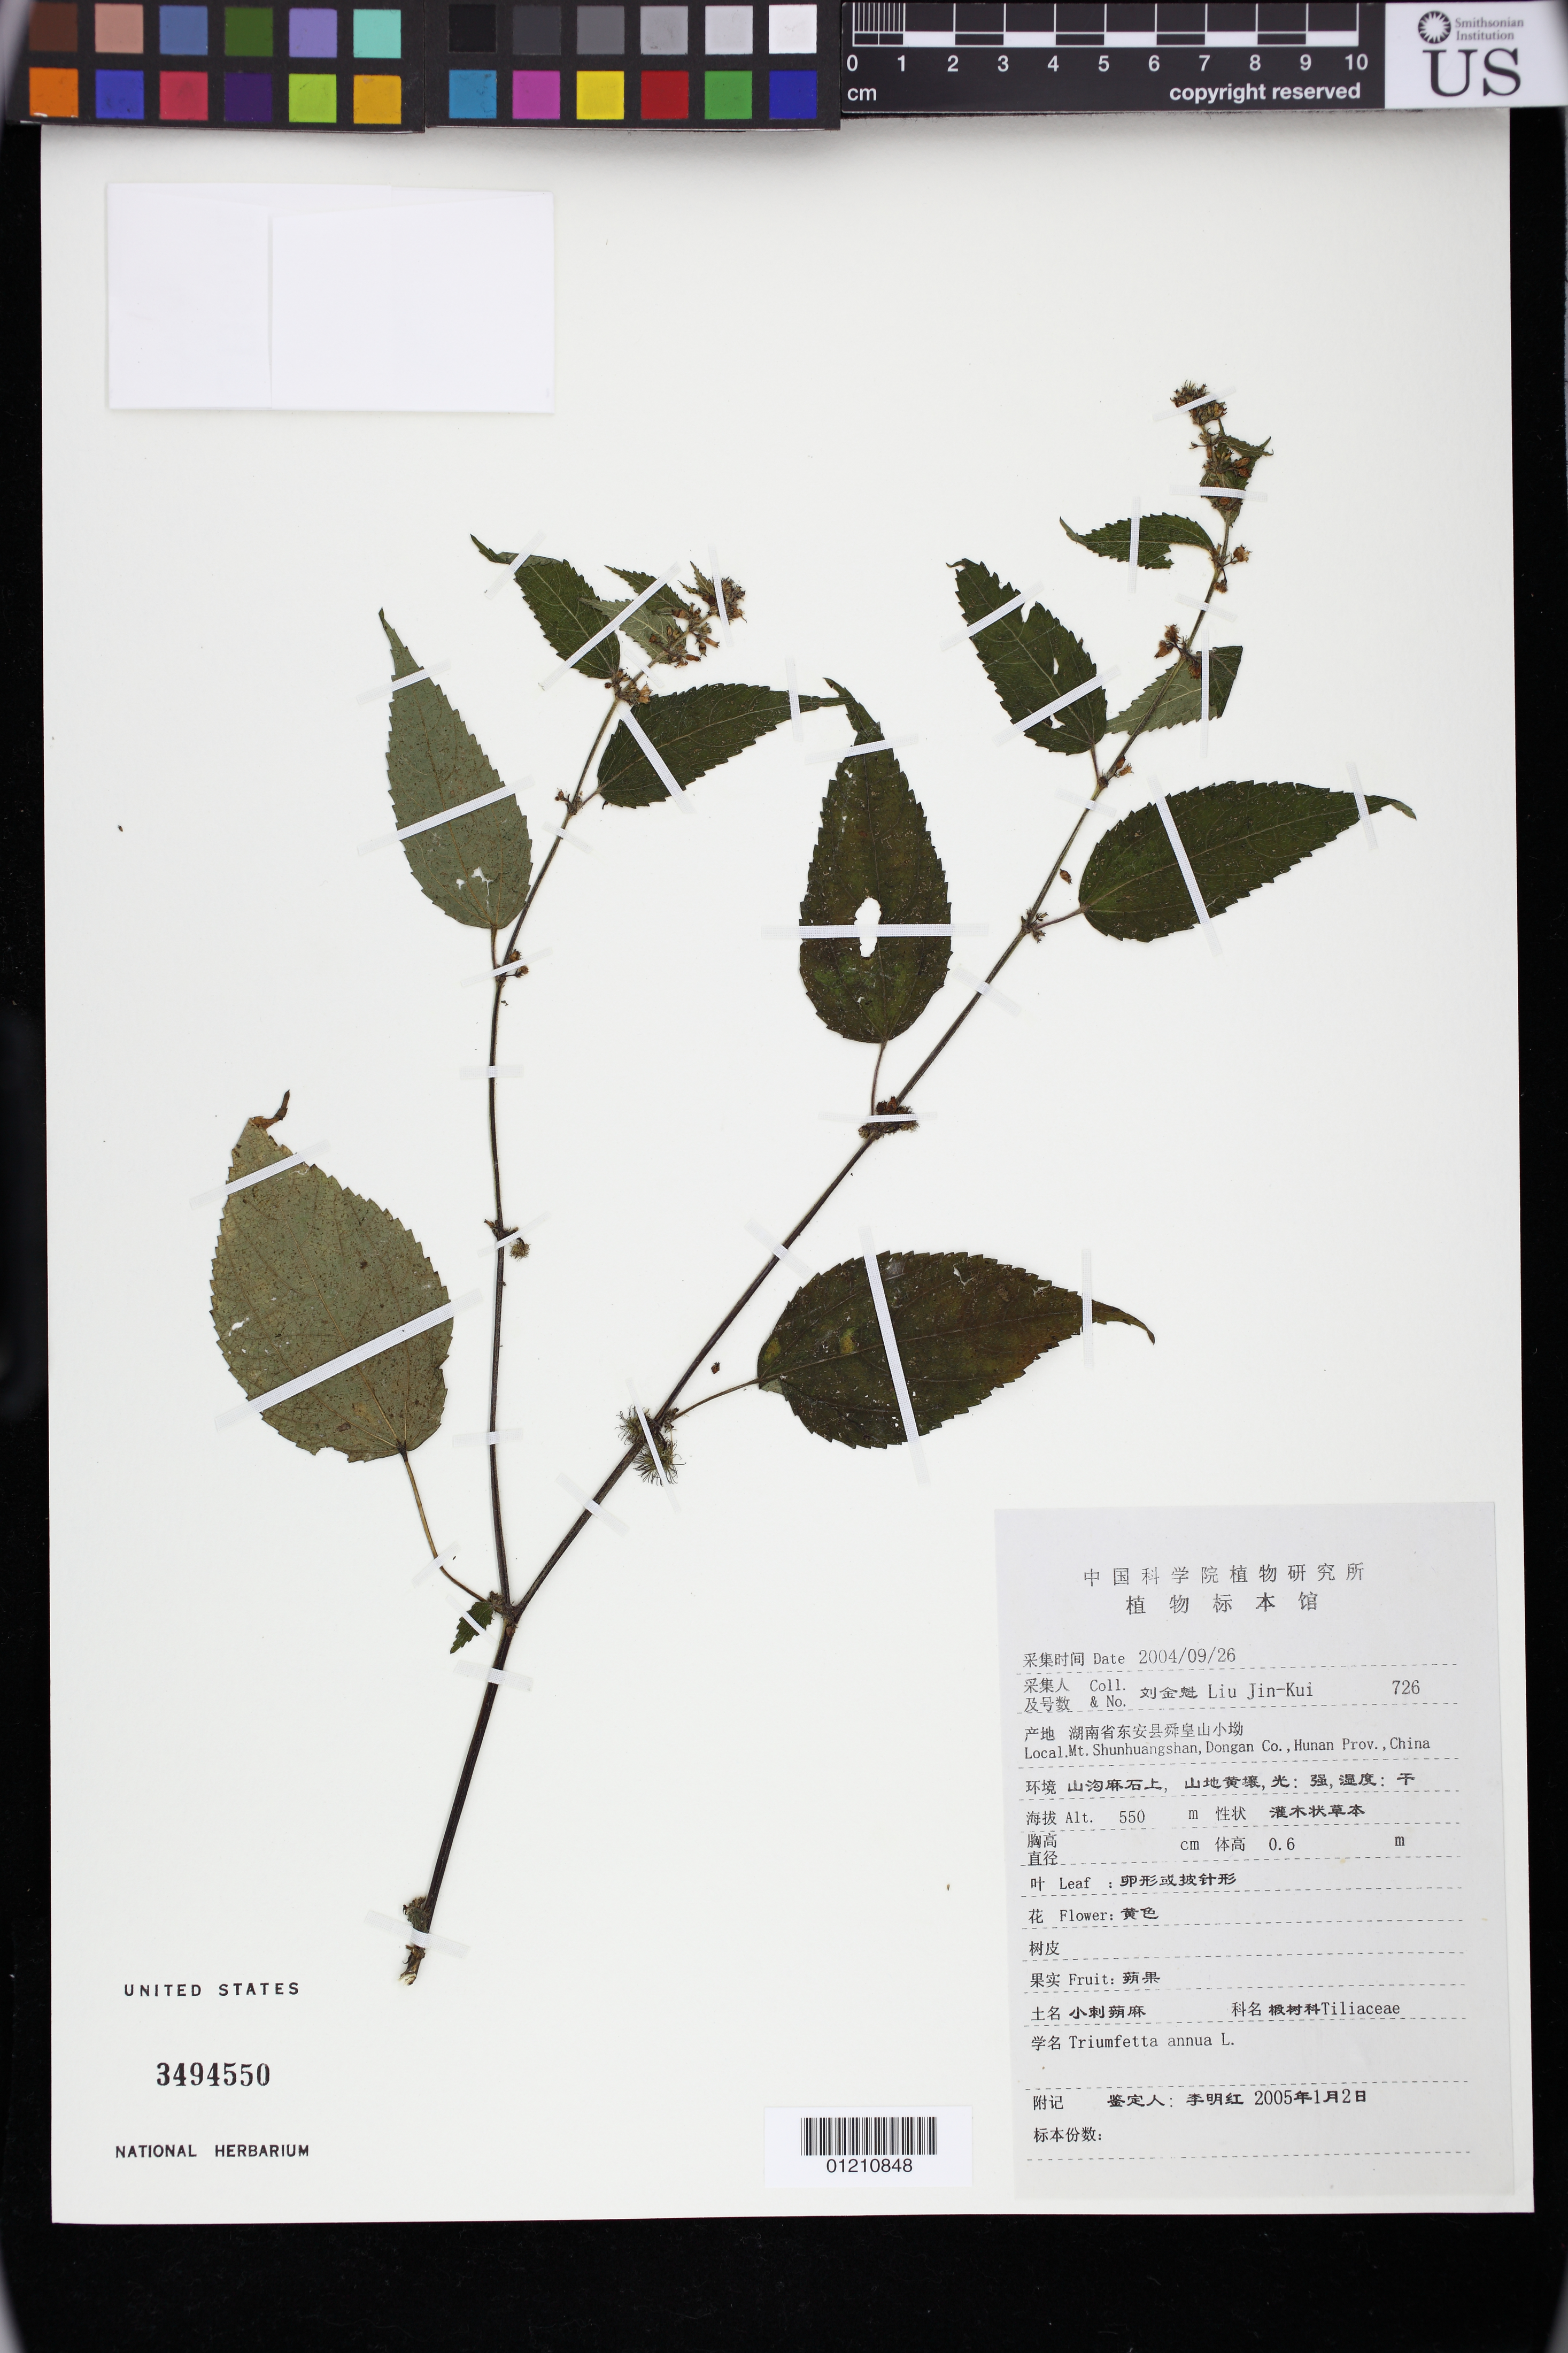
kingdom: Plantae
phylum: Tracheophyta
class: Magnoliopsida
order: Malvales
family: Malvaceae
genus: Triumfetta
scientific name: Triumfetta annua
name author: L.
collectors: J. K. Liu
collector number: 726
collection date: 2004-09-26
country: China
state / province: Hunan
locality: Mt. Shunhuangshan, Dongan Co. Hunan Prov.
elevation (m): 550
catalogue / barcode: US 3494550